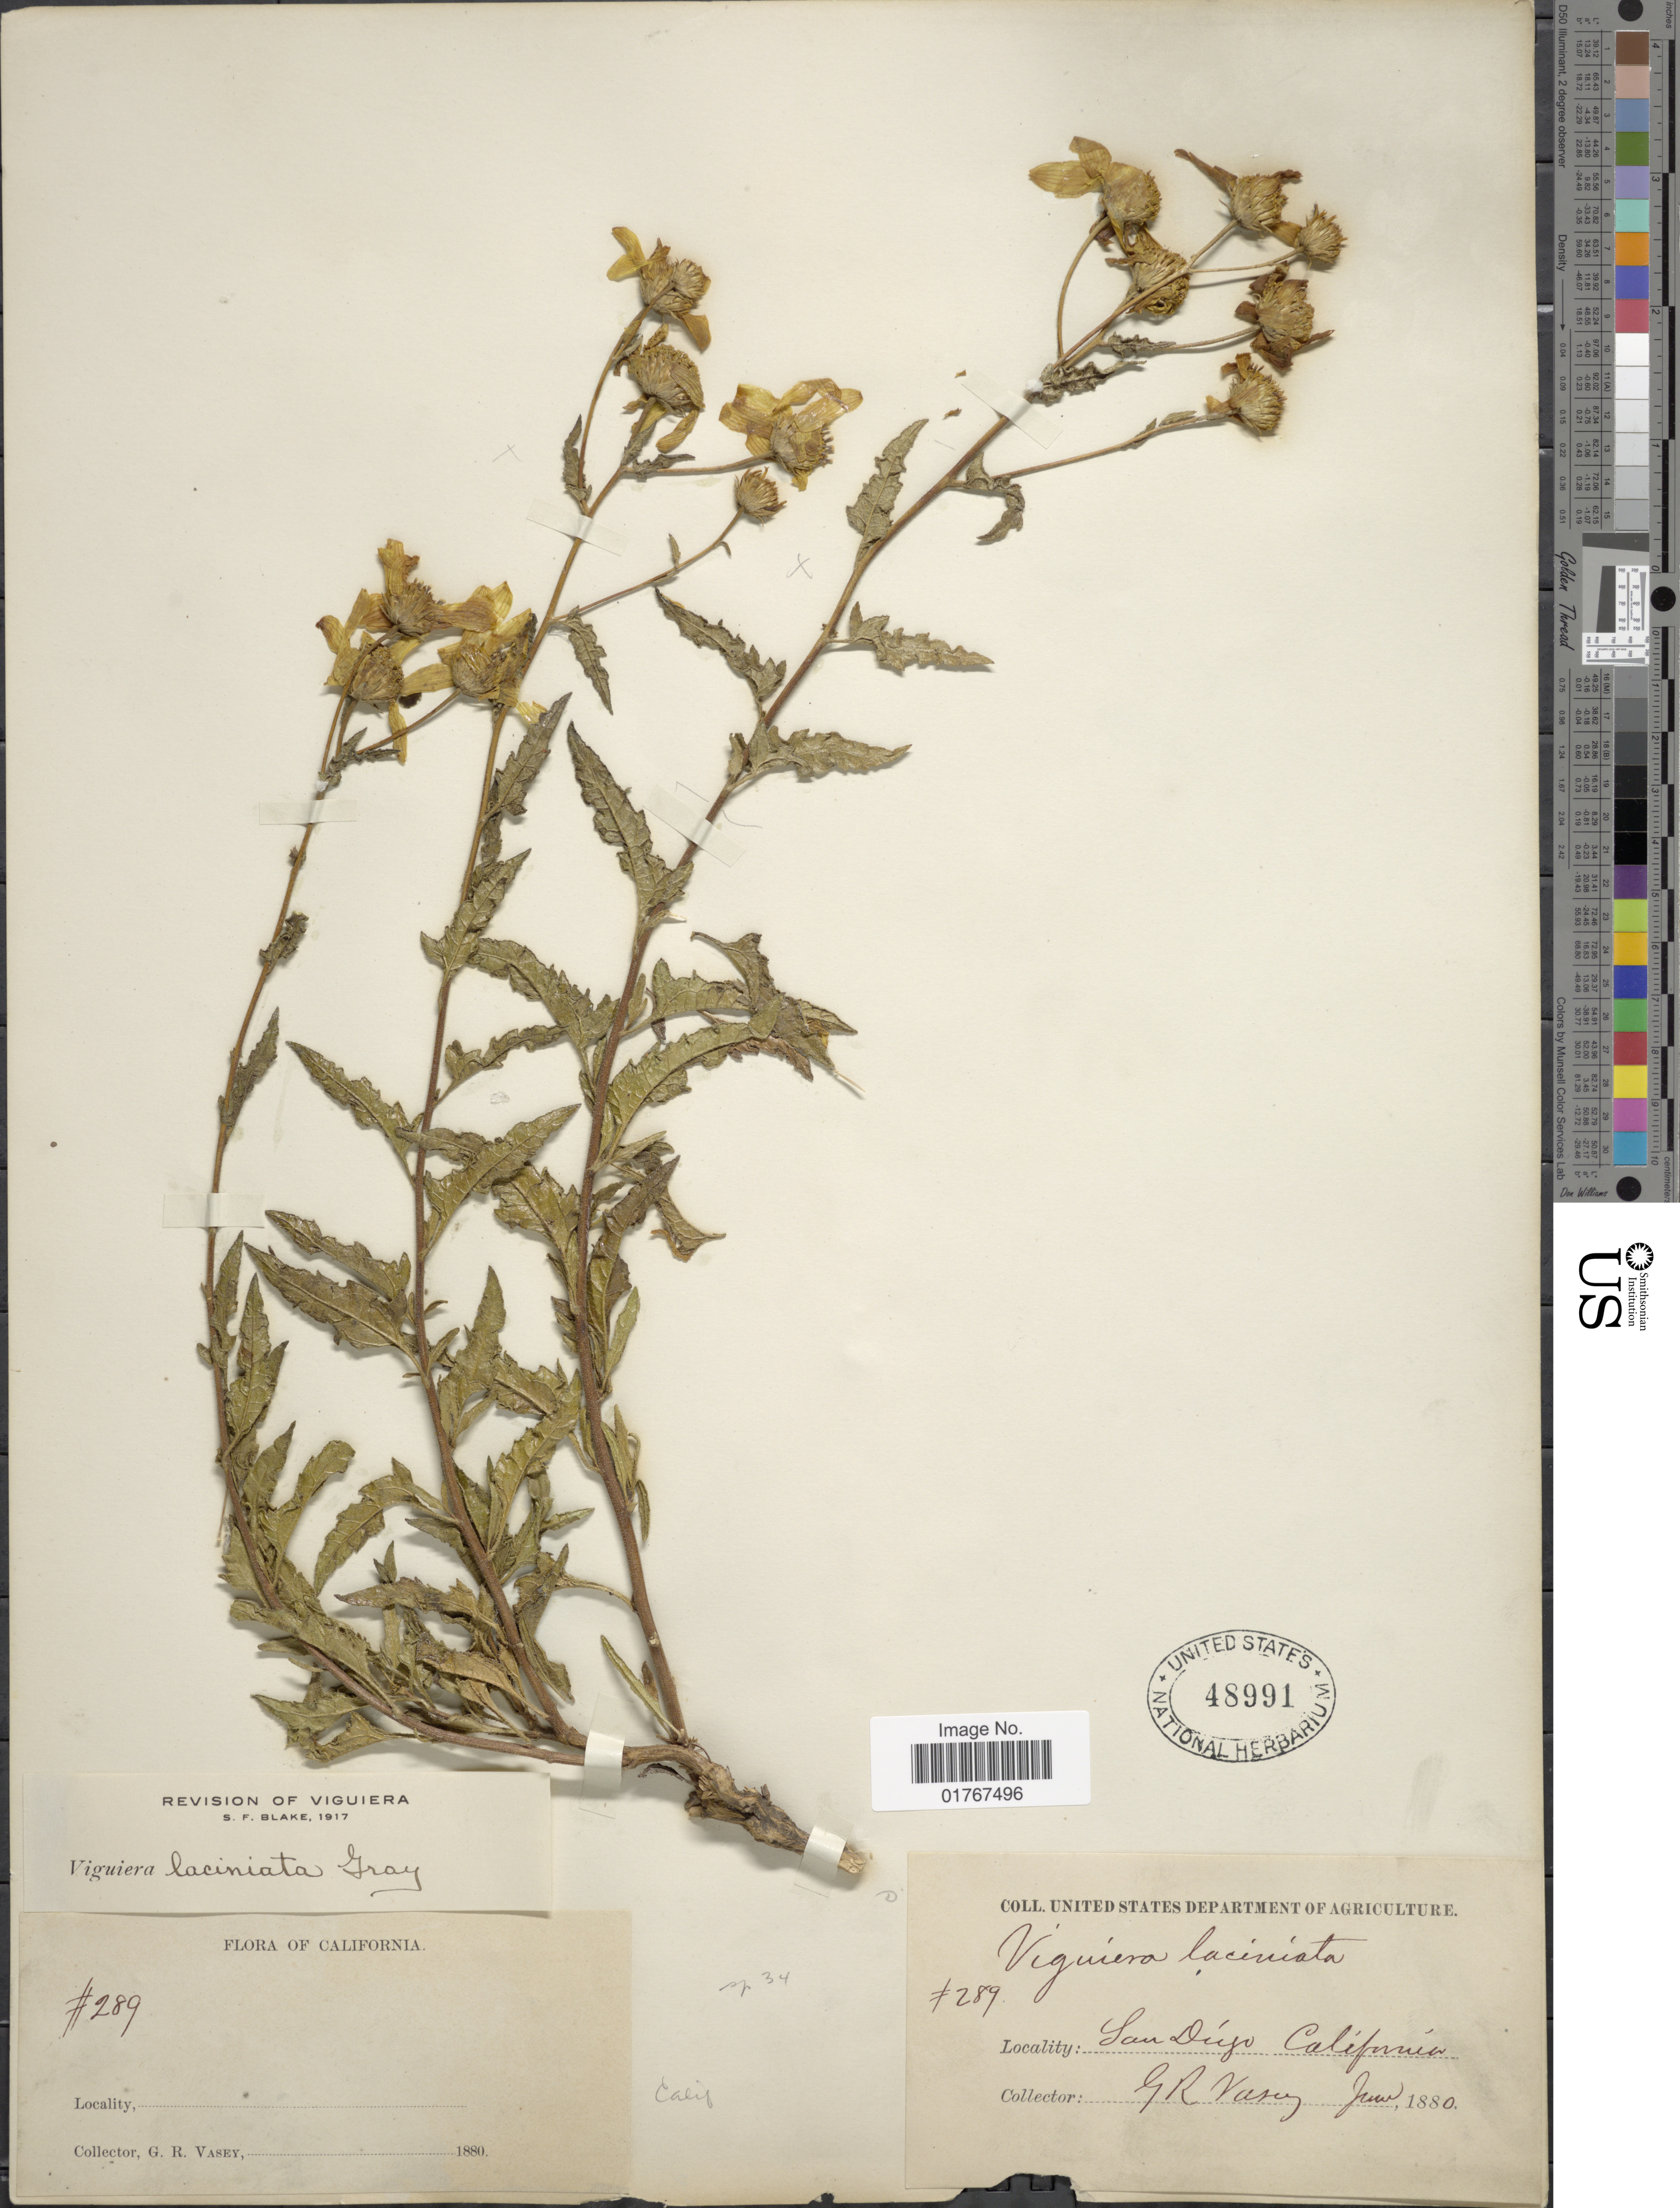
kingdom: Plantae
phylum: Tracheophyta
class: Magnoliopsida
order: Asterales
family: Asteraceae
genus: Viguiera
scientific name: Viguiera laciniata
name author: A. Gray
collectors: G. R. Vasey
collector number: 289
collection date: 1880-06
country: United States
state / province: California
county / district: San Diego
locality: San Diego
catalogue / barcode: US 48991